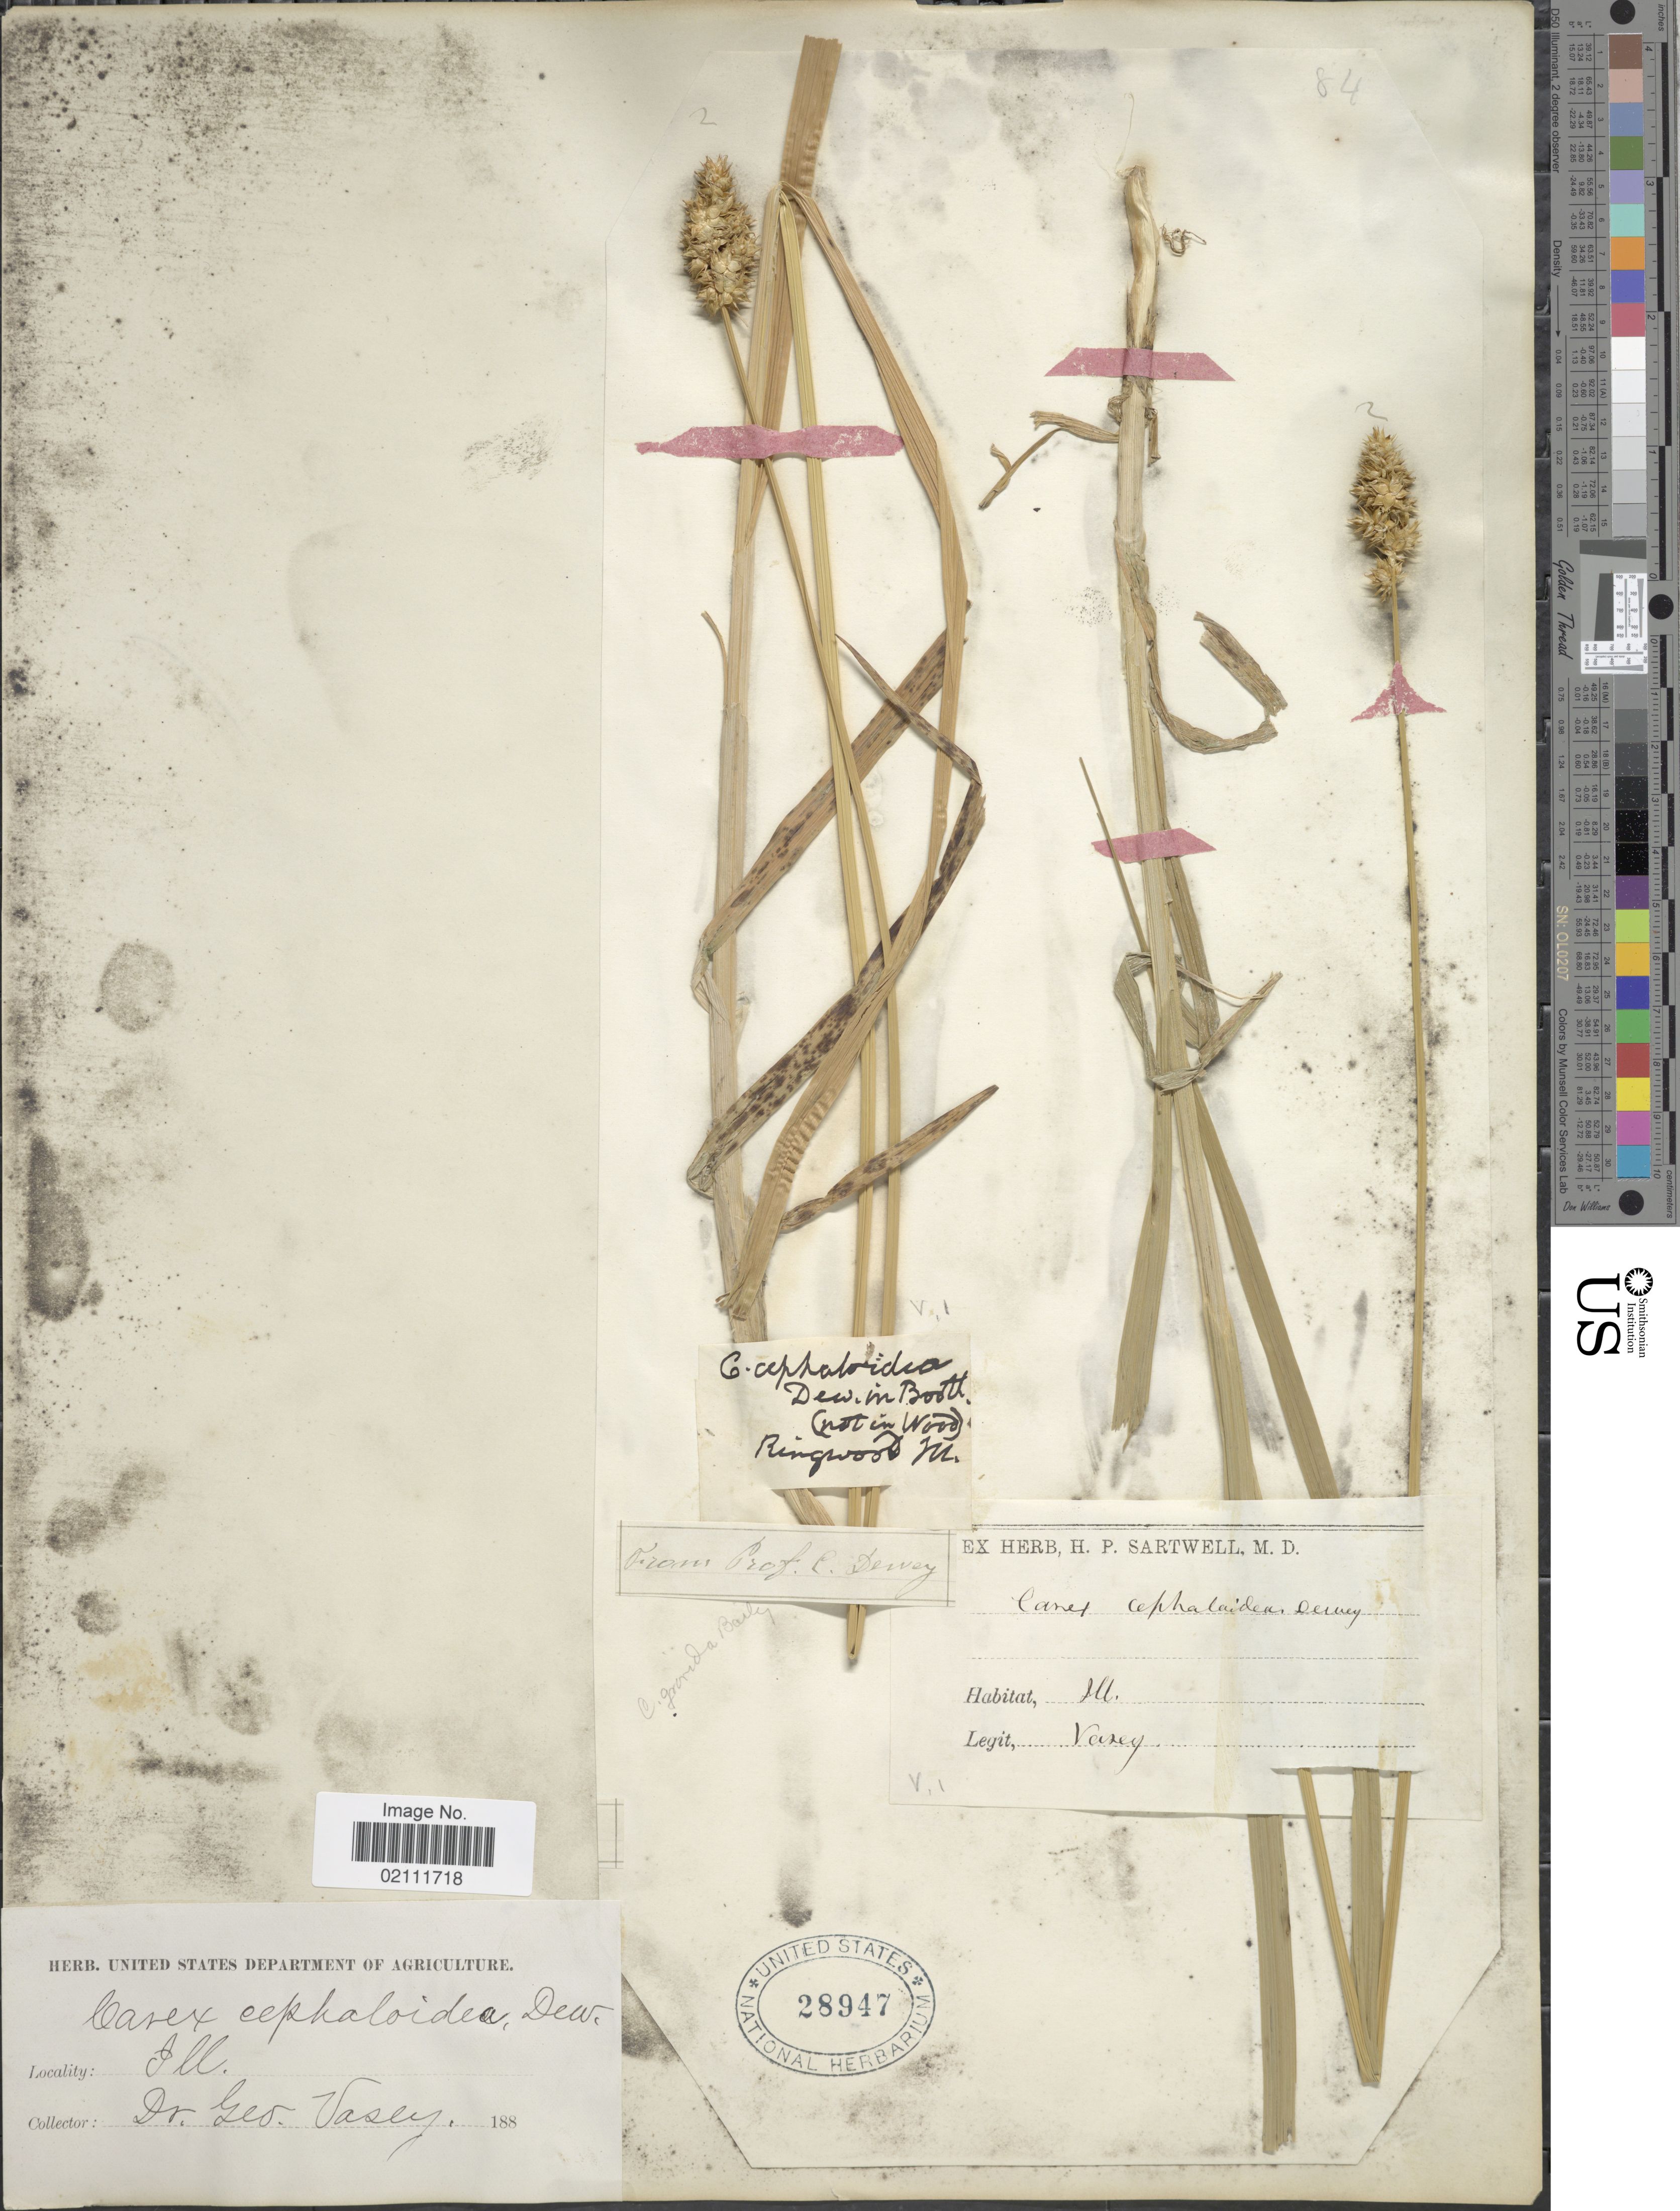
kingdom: Plantae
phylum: Tracheophyta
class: Liliopsida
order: Poales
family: Cyperaceae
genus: Carex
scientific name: Carex gravida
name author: L.H. Bailey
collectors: G. Vasey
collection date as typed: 188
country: United States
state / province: Illinois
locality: Ringwood.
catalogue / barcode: US 28947